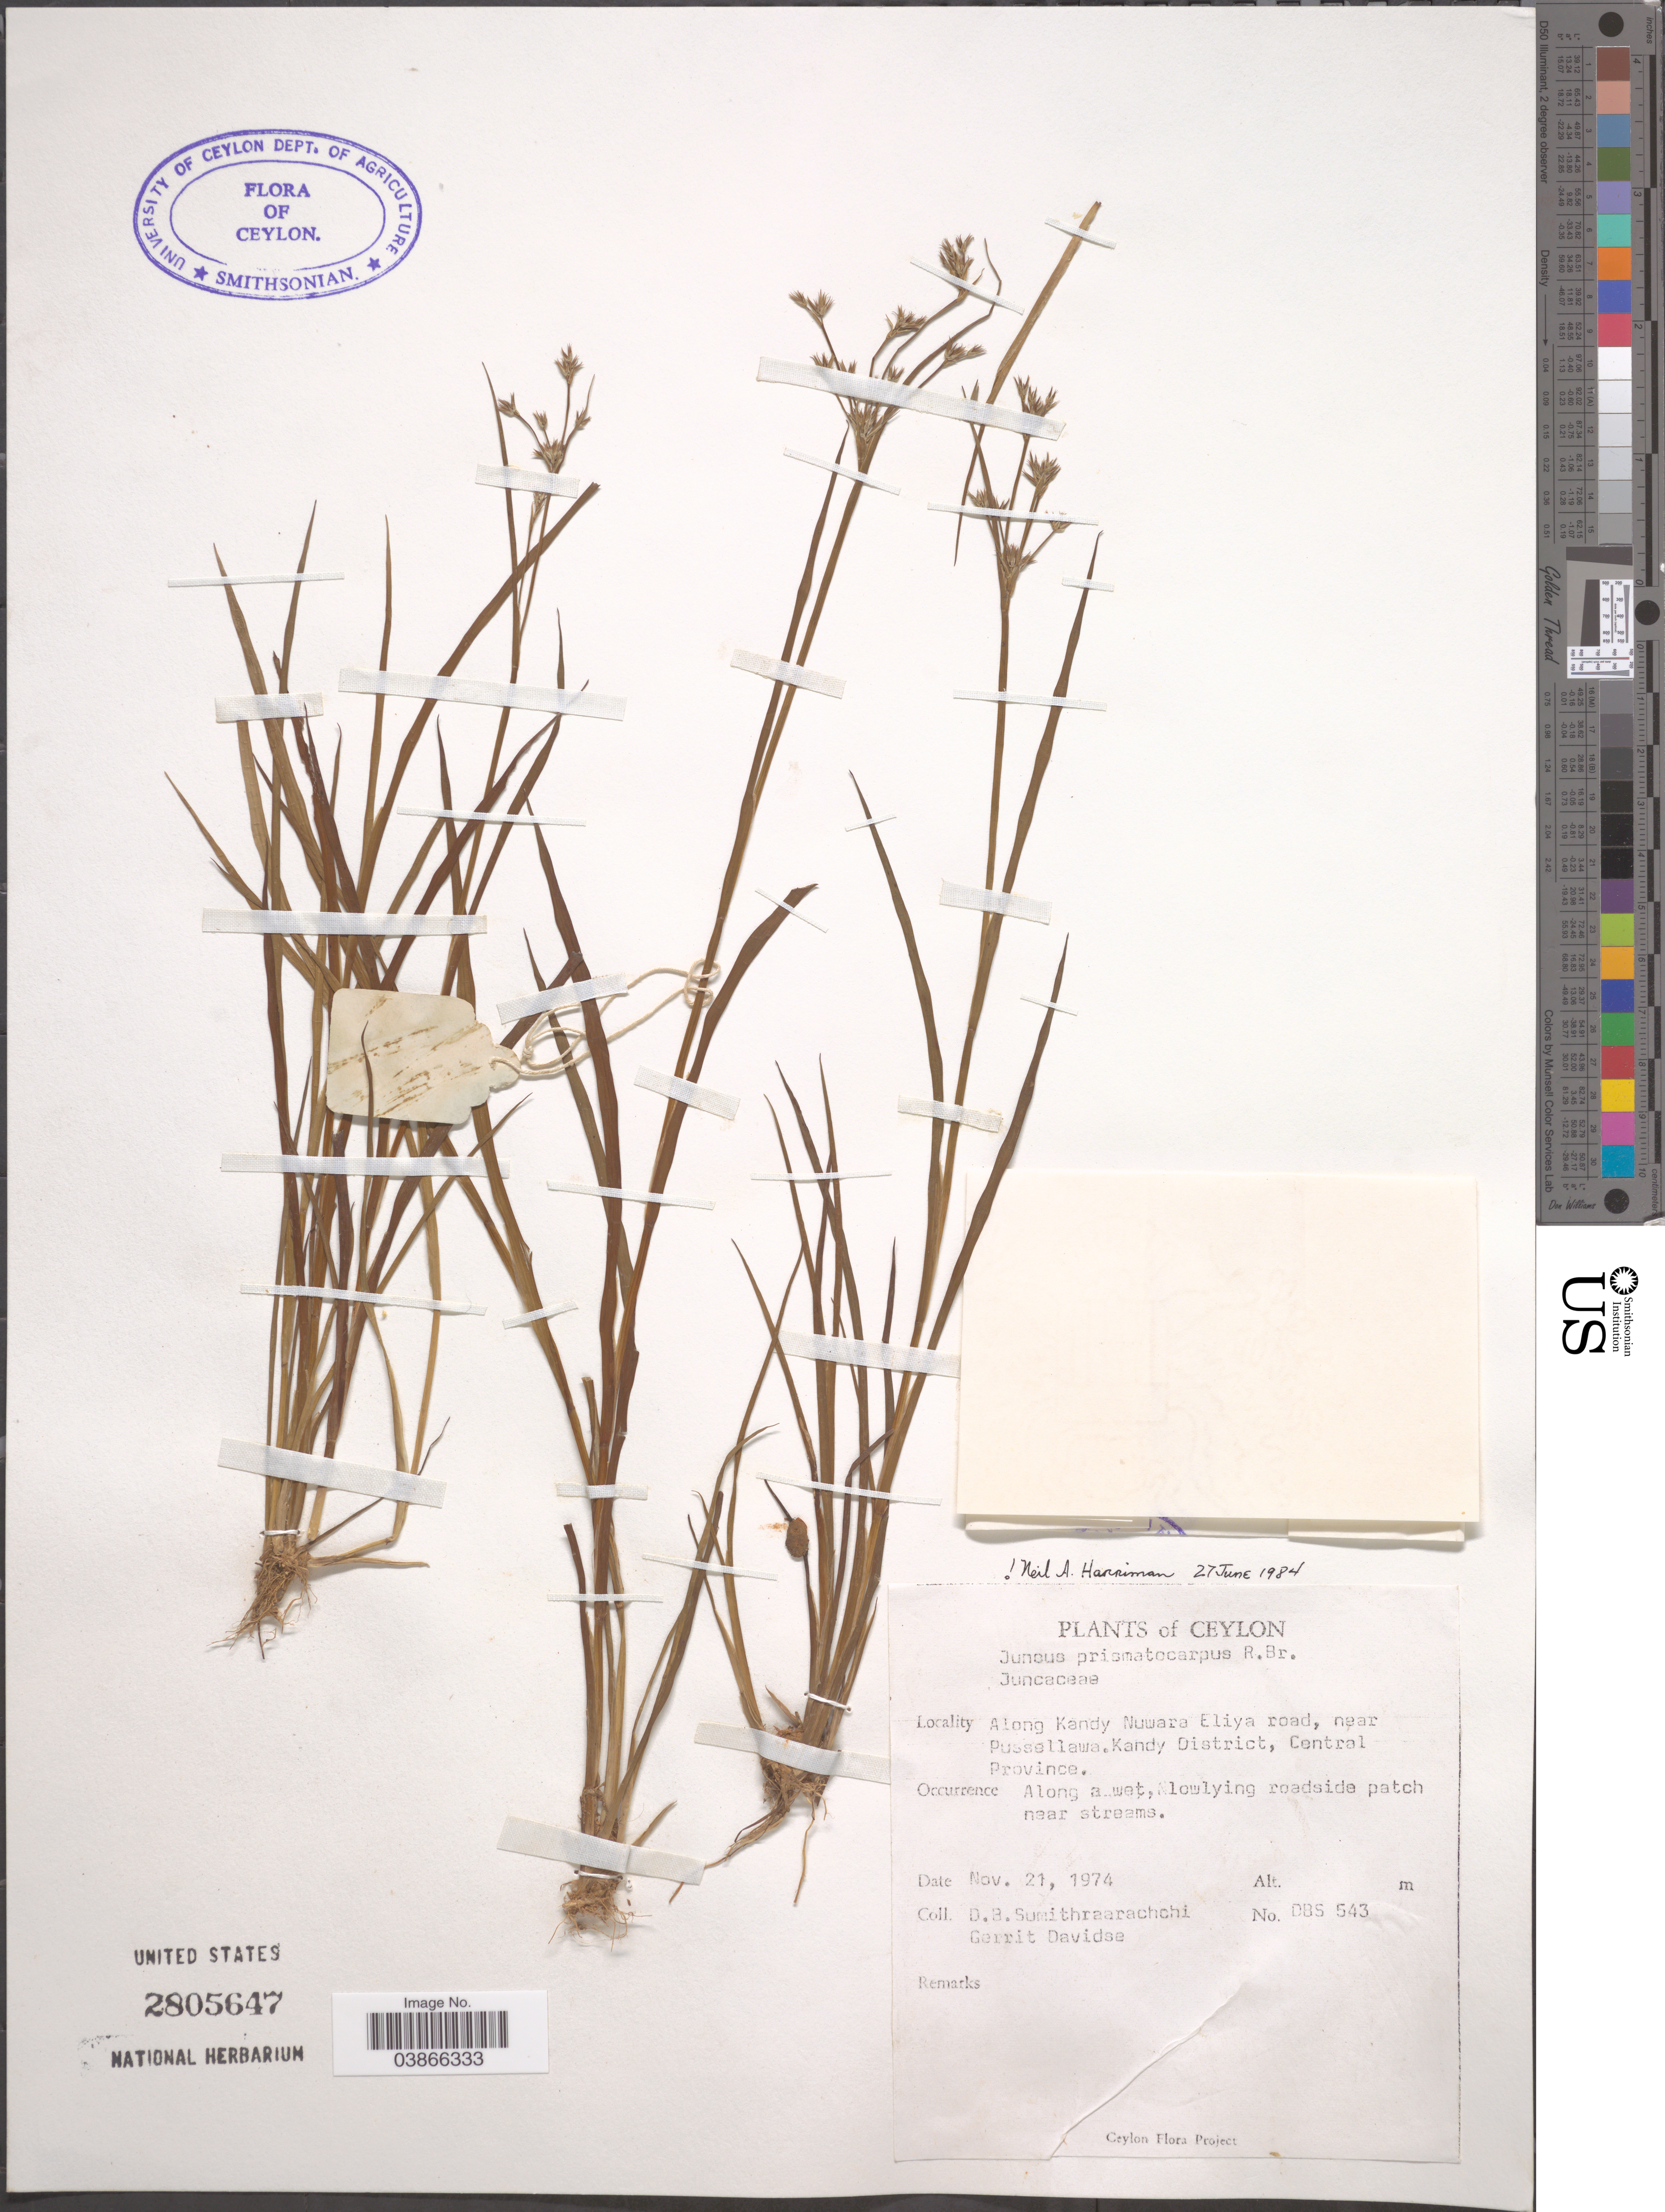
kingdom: Plantae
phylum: Tracheophyta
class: Liliopsida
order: Poales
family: Juncaceae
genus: Juncus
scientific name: Juncus prismatocarpus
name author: R. Br.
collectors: D. B. Sumithraarachchi & G. Davidse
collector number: DBS 543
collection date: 1974-11-21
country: Sri Lanka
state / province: Central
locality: Ceylon. Along Kandy Nuwara Eliya road, near Pusssellawa. Kandy District.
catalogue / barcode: US 2805647